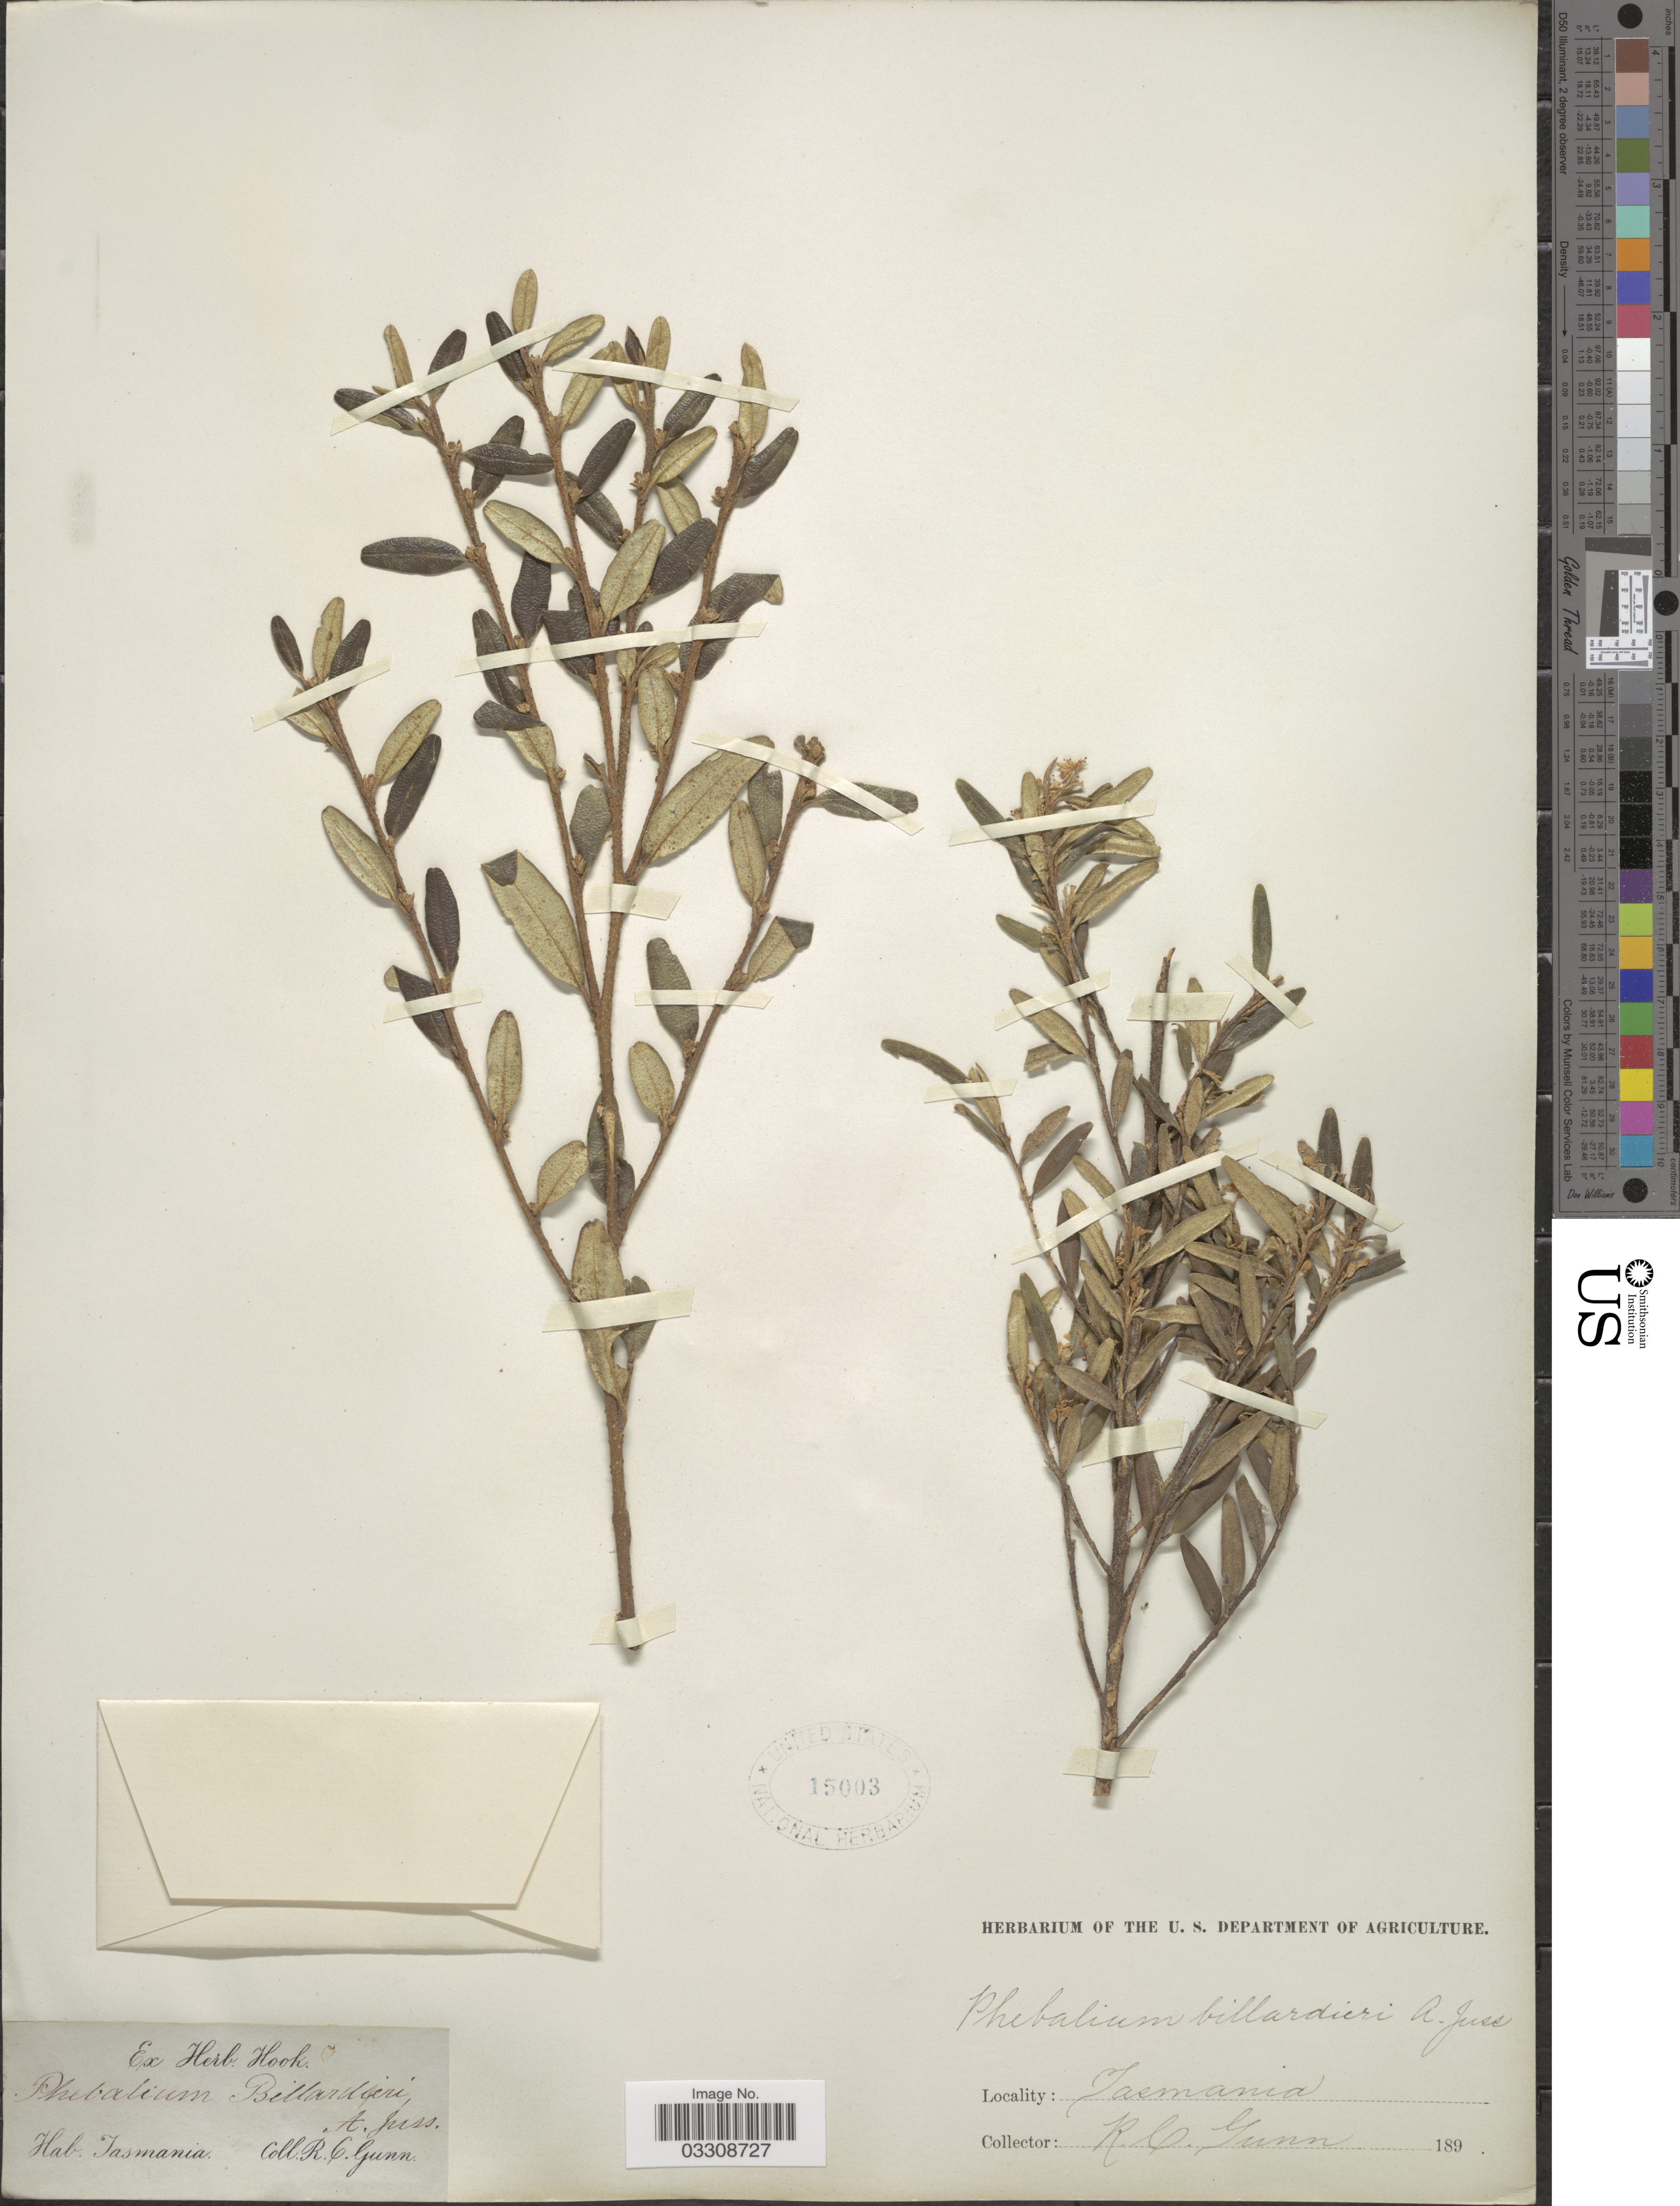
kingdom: Plantae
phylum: Tracheophyta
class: Magnoliopsida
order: Sapindales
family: Rutaceae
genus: Nematolepis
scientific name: Nematolepis squamea subsp. retusa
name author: (Hook.) Paul G. Wilson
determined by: Strong, Mark T., (BOT), Smithsonian Institution - National Museum of Natural History (UNITED STATES)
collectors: R. Gunn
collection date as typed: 189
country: Australia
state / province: Tasmania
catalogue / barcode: US 15003